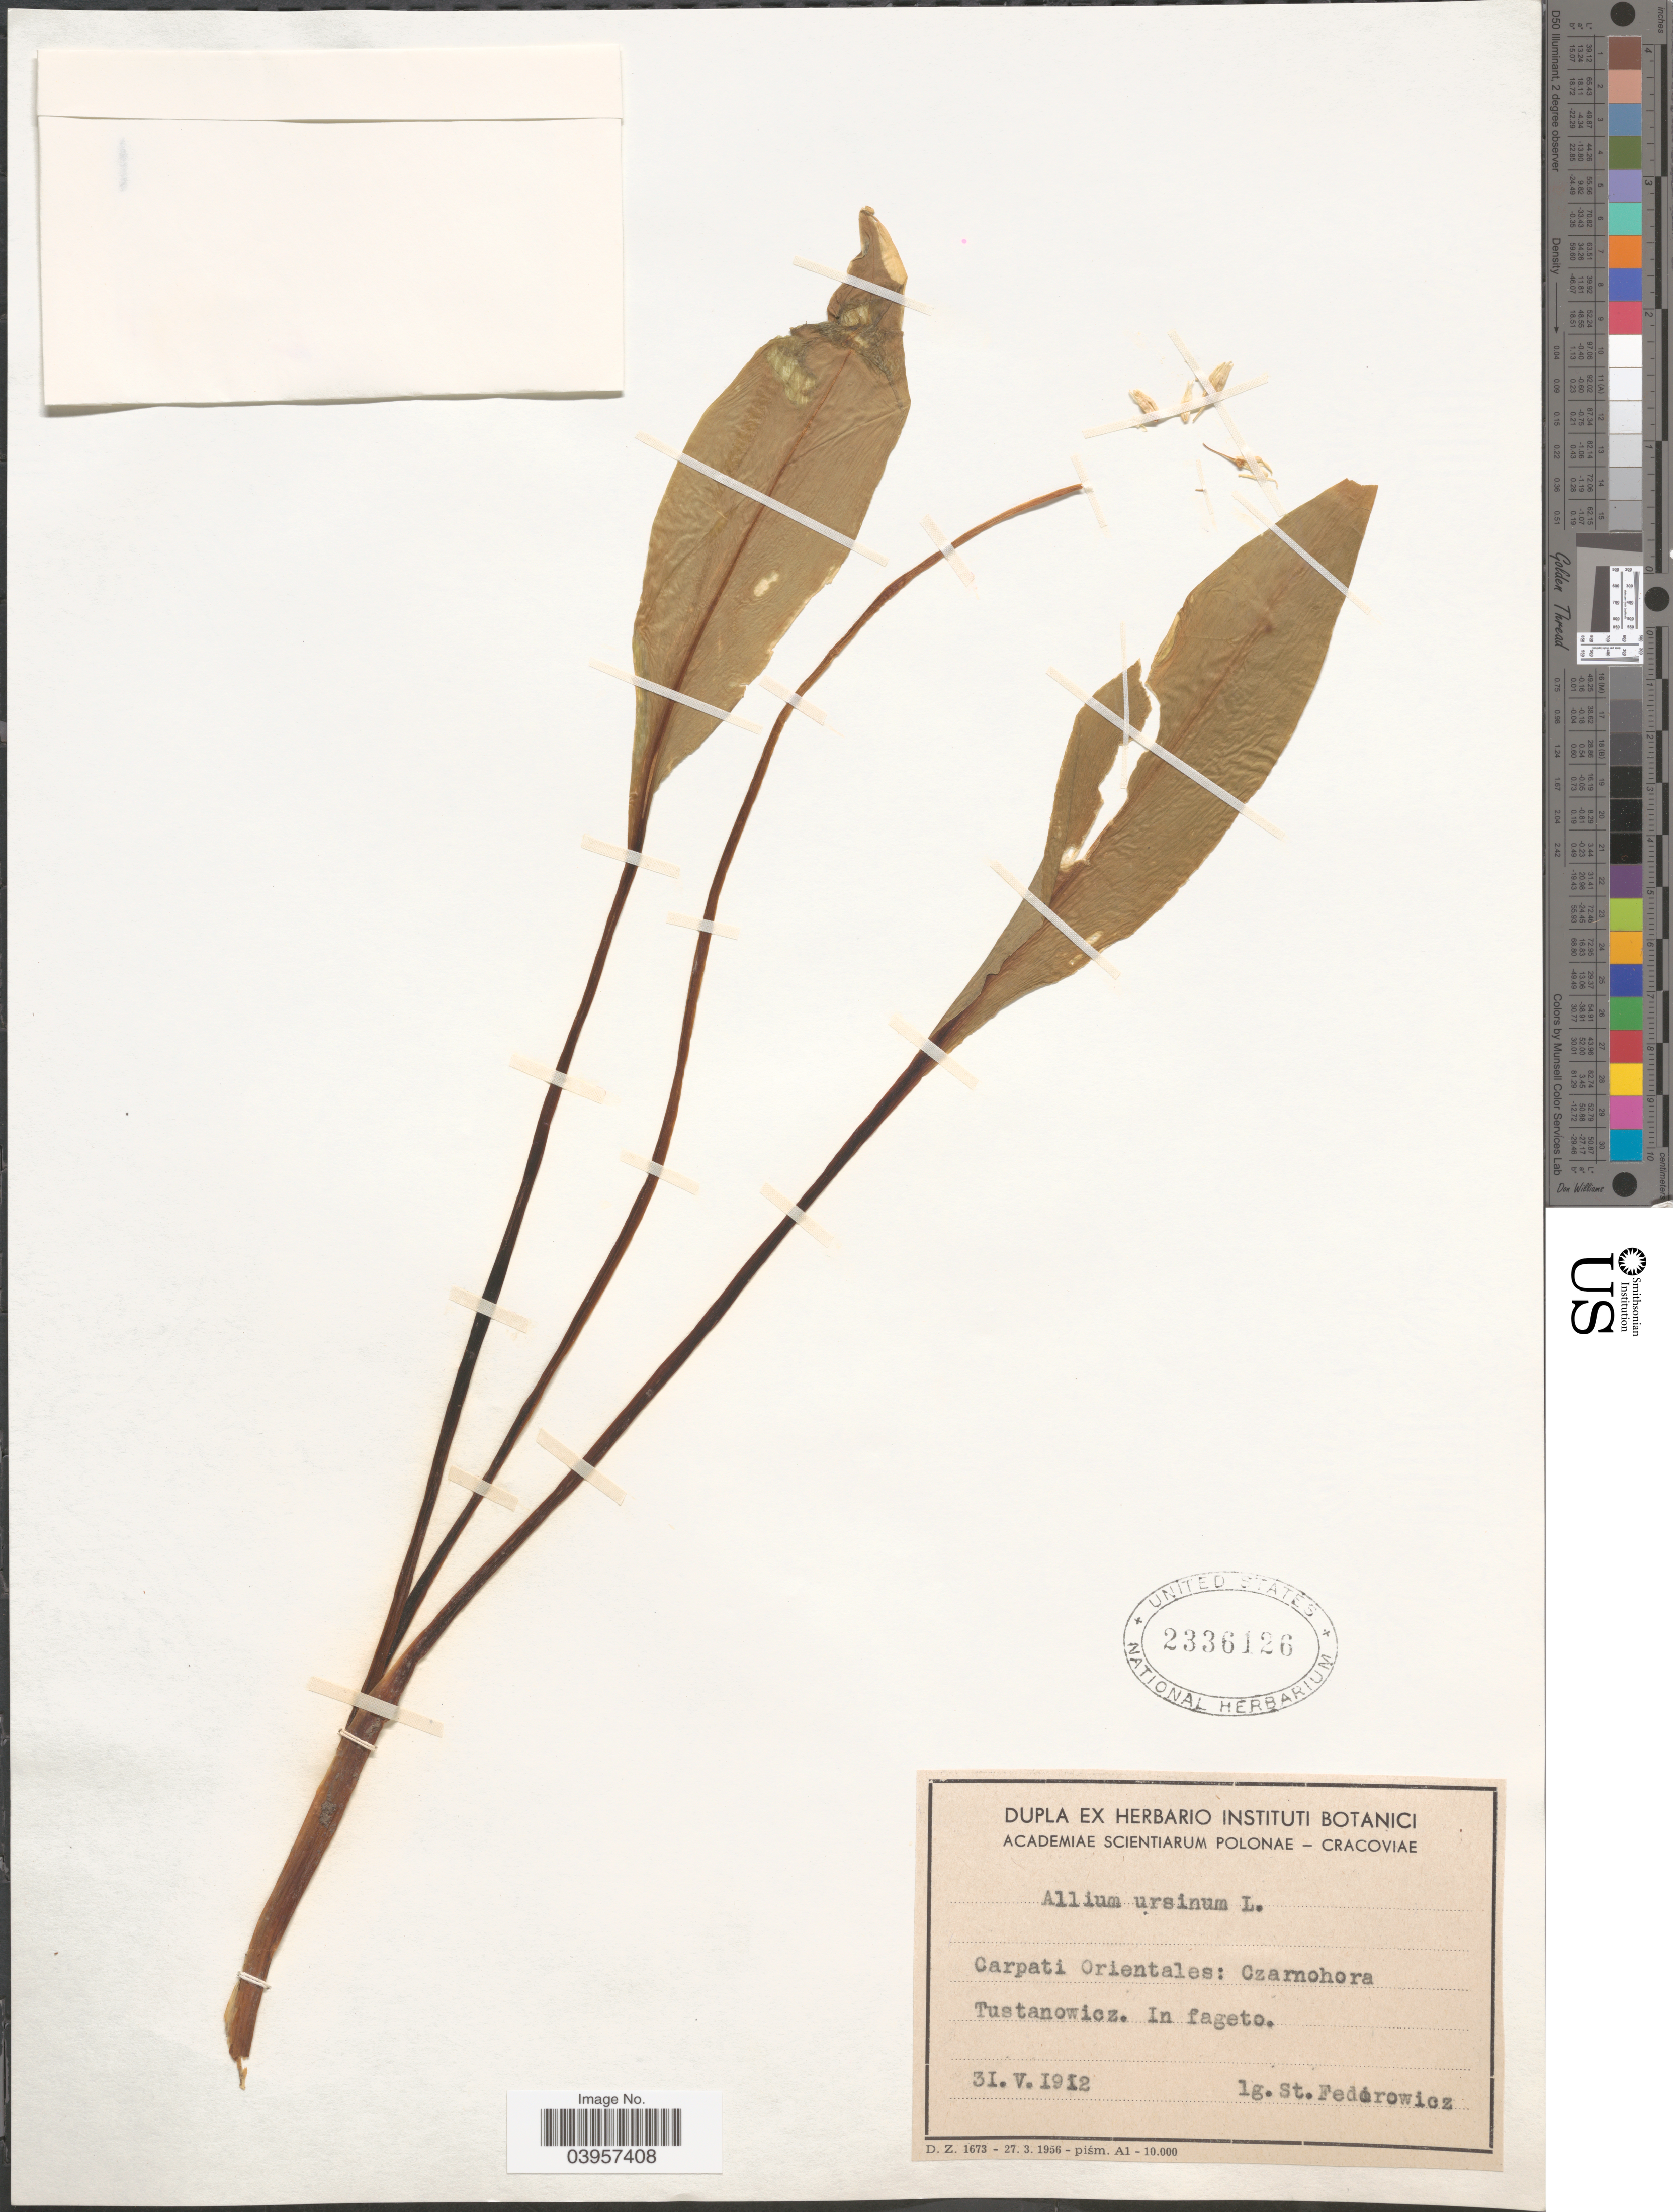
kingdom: Plantae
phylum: Tracheophyta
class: Liliopsida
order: Asparagales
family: Amaryllidaceae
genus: Allium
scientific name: Allium ursinum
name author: L.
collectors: St. Fedorowicz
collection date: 1912-05-31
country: Ukraine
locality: Carpati Orientales: Czarnohora. Tustanowicz. In fageto.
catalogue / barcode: US 2336126